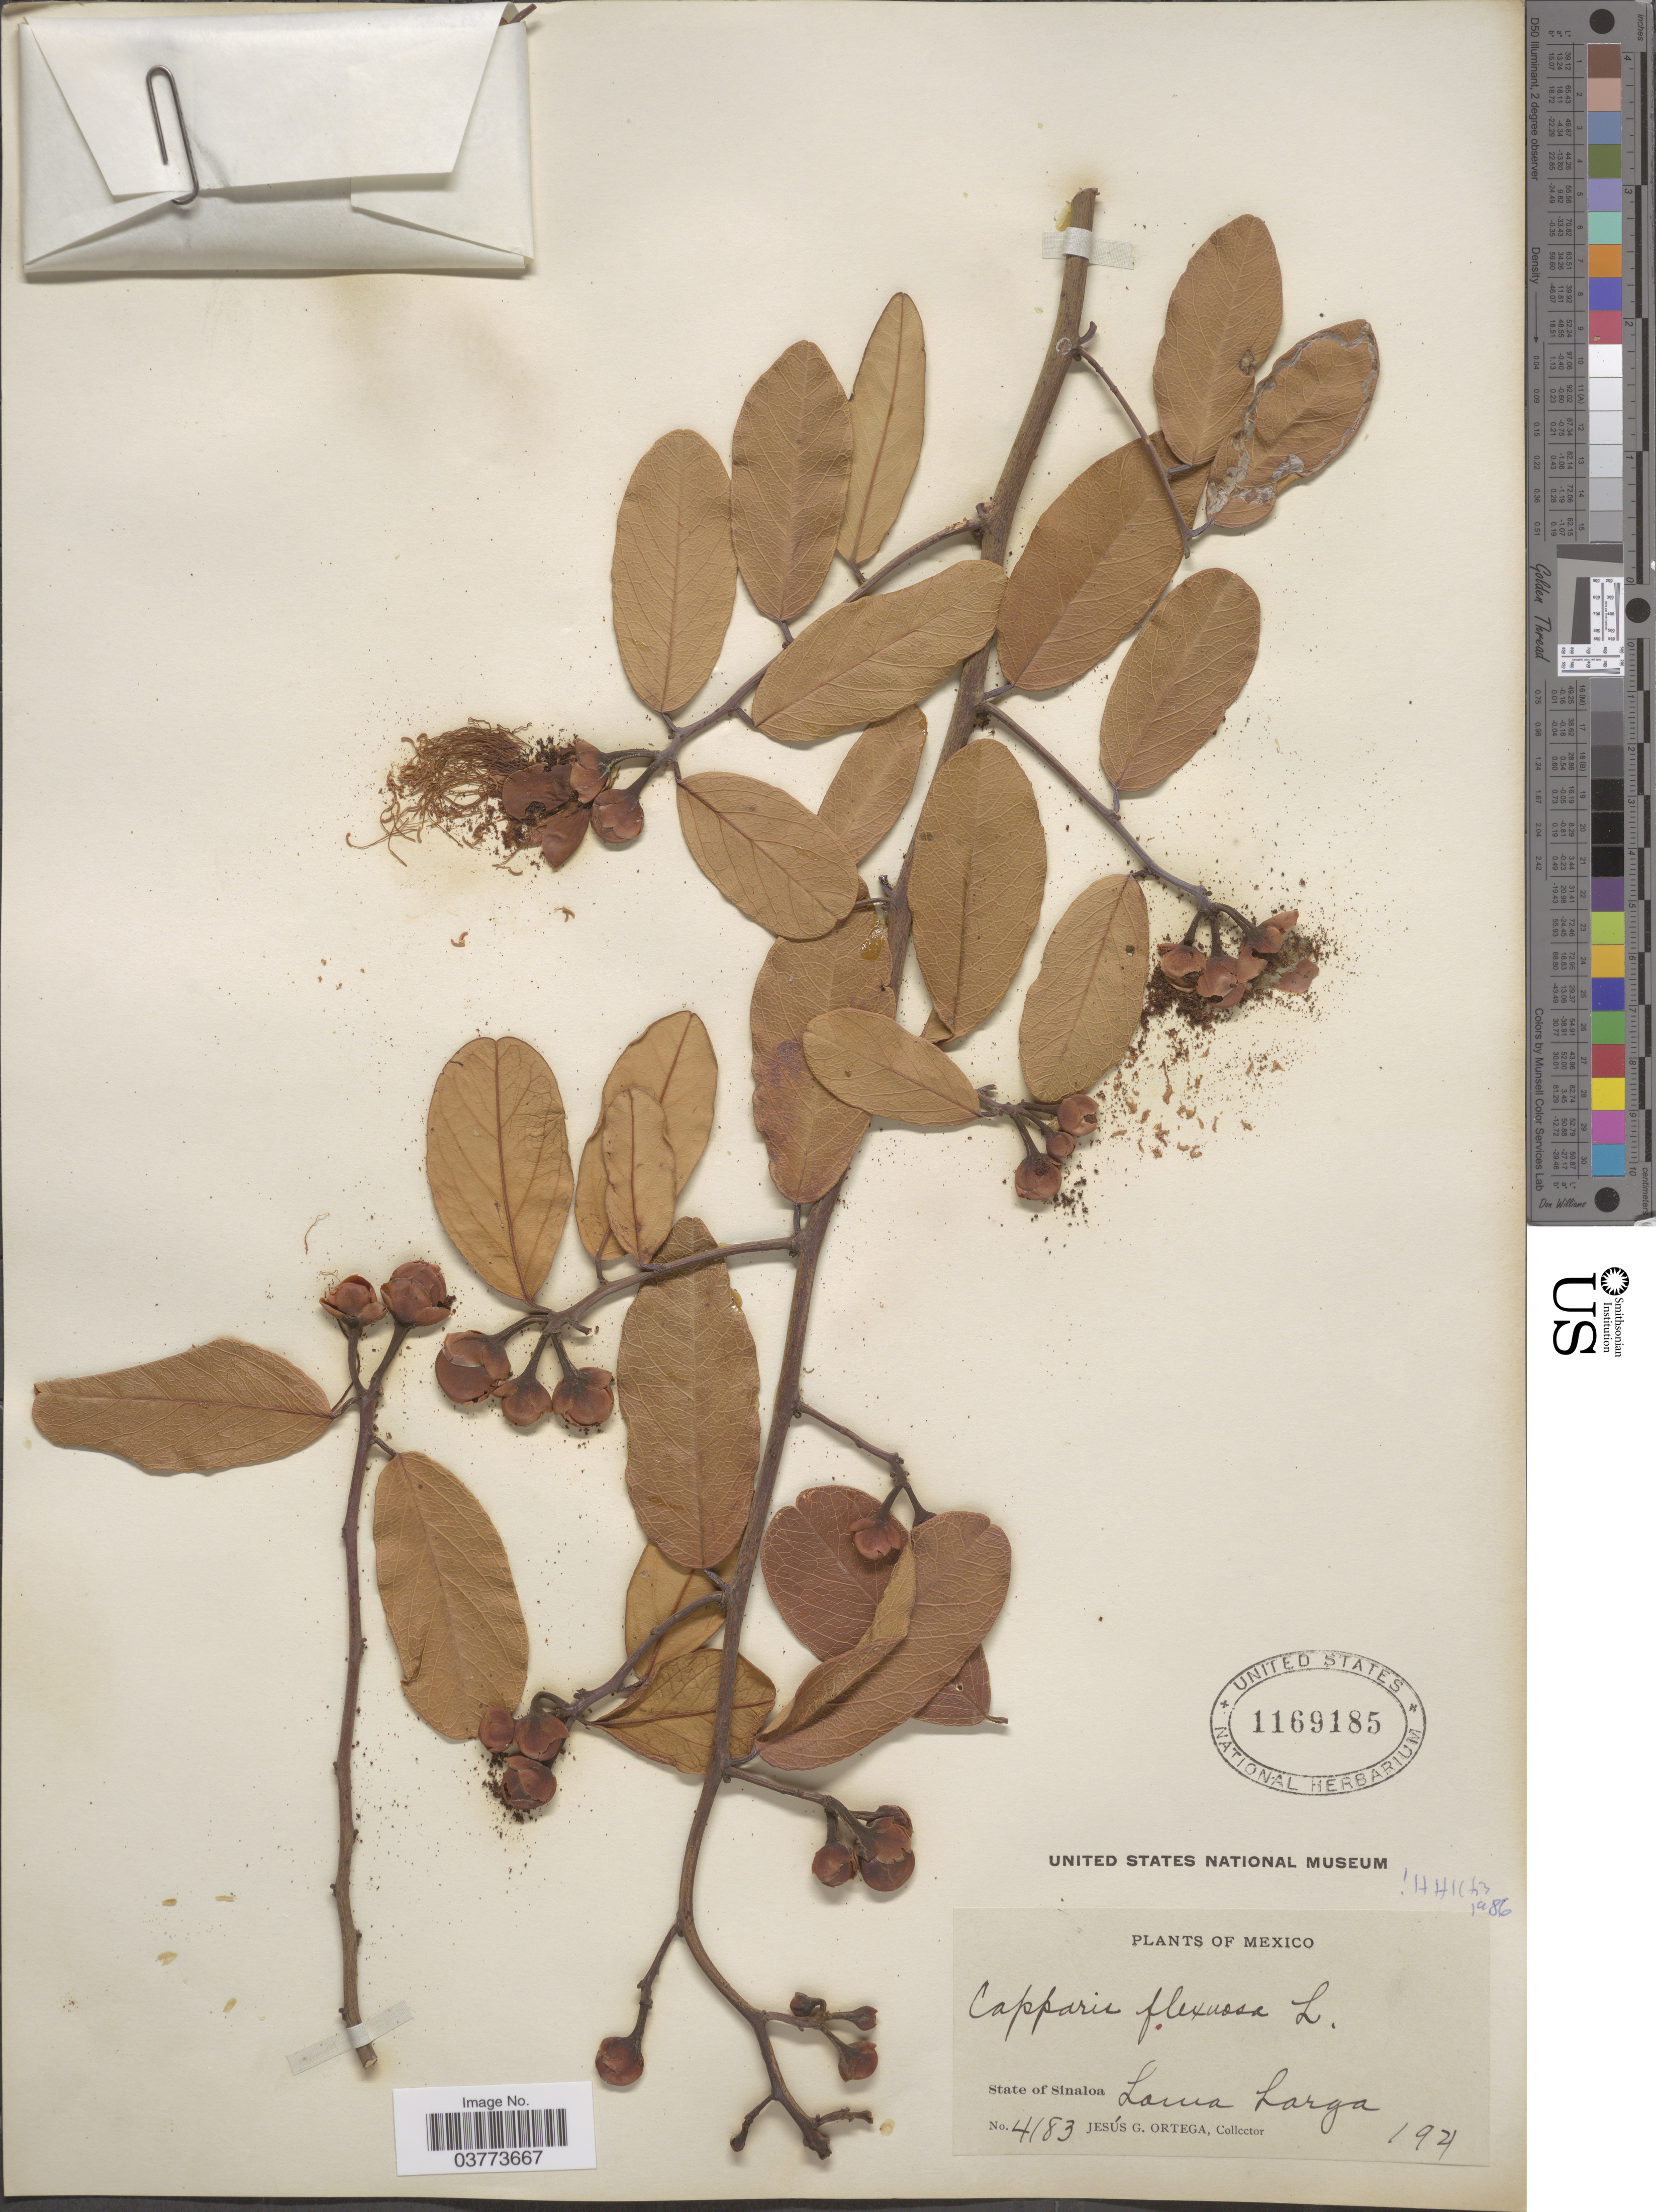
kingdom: Plantae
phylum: Tracheophyta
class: Magnoliopsida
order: Brassicales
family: Capparaceae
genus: Cynophalla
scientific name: Cynophalla flexuosa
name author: (L.) J. Presl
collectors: J. Ortega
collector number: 4183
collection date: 1921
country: Mexico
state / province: Sinaloa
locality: Loma Larga.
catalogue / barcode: US 1169185